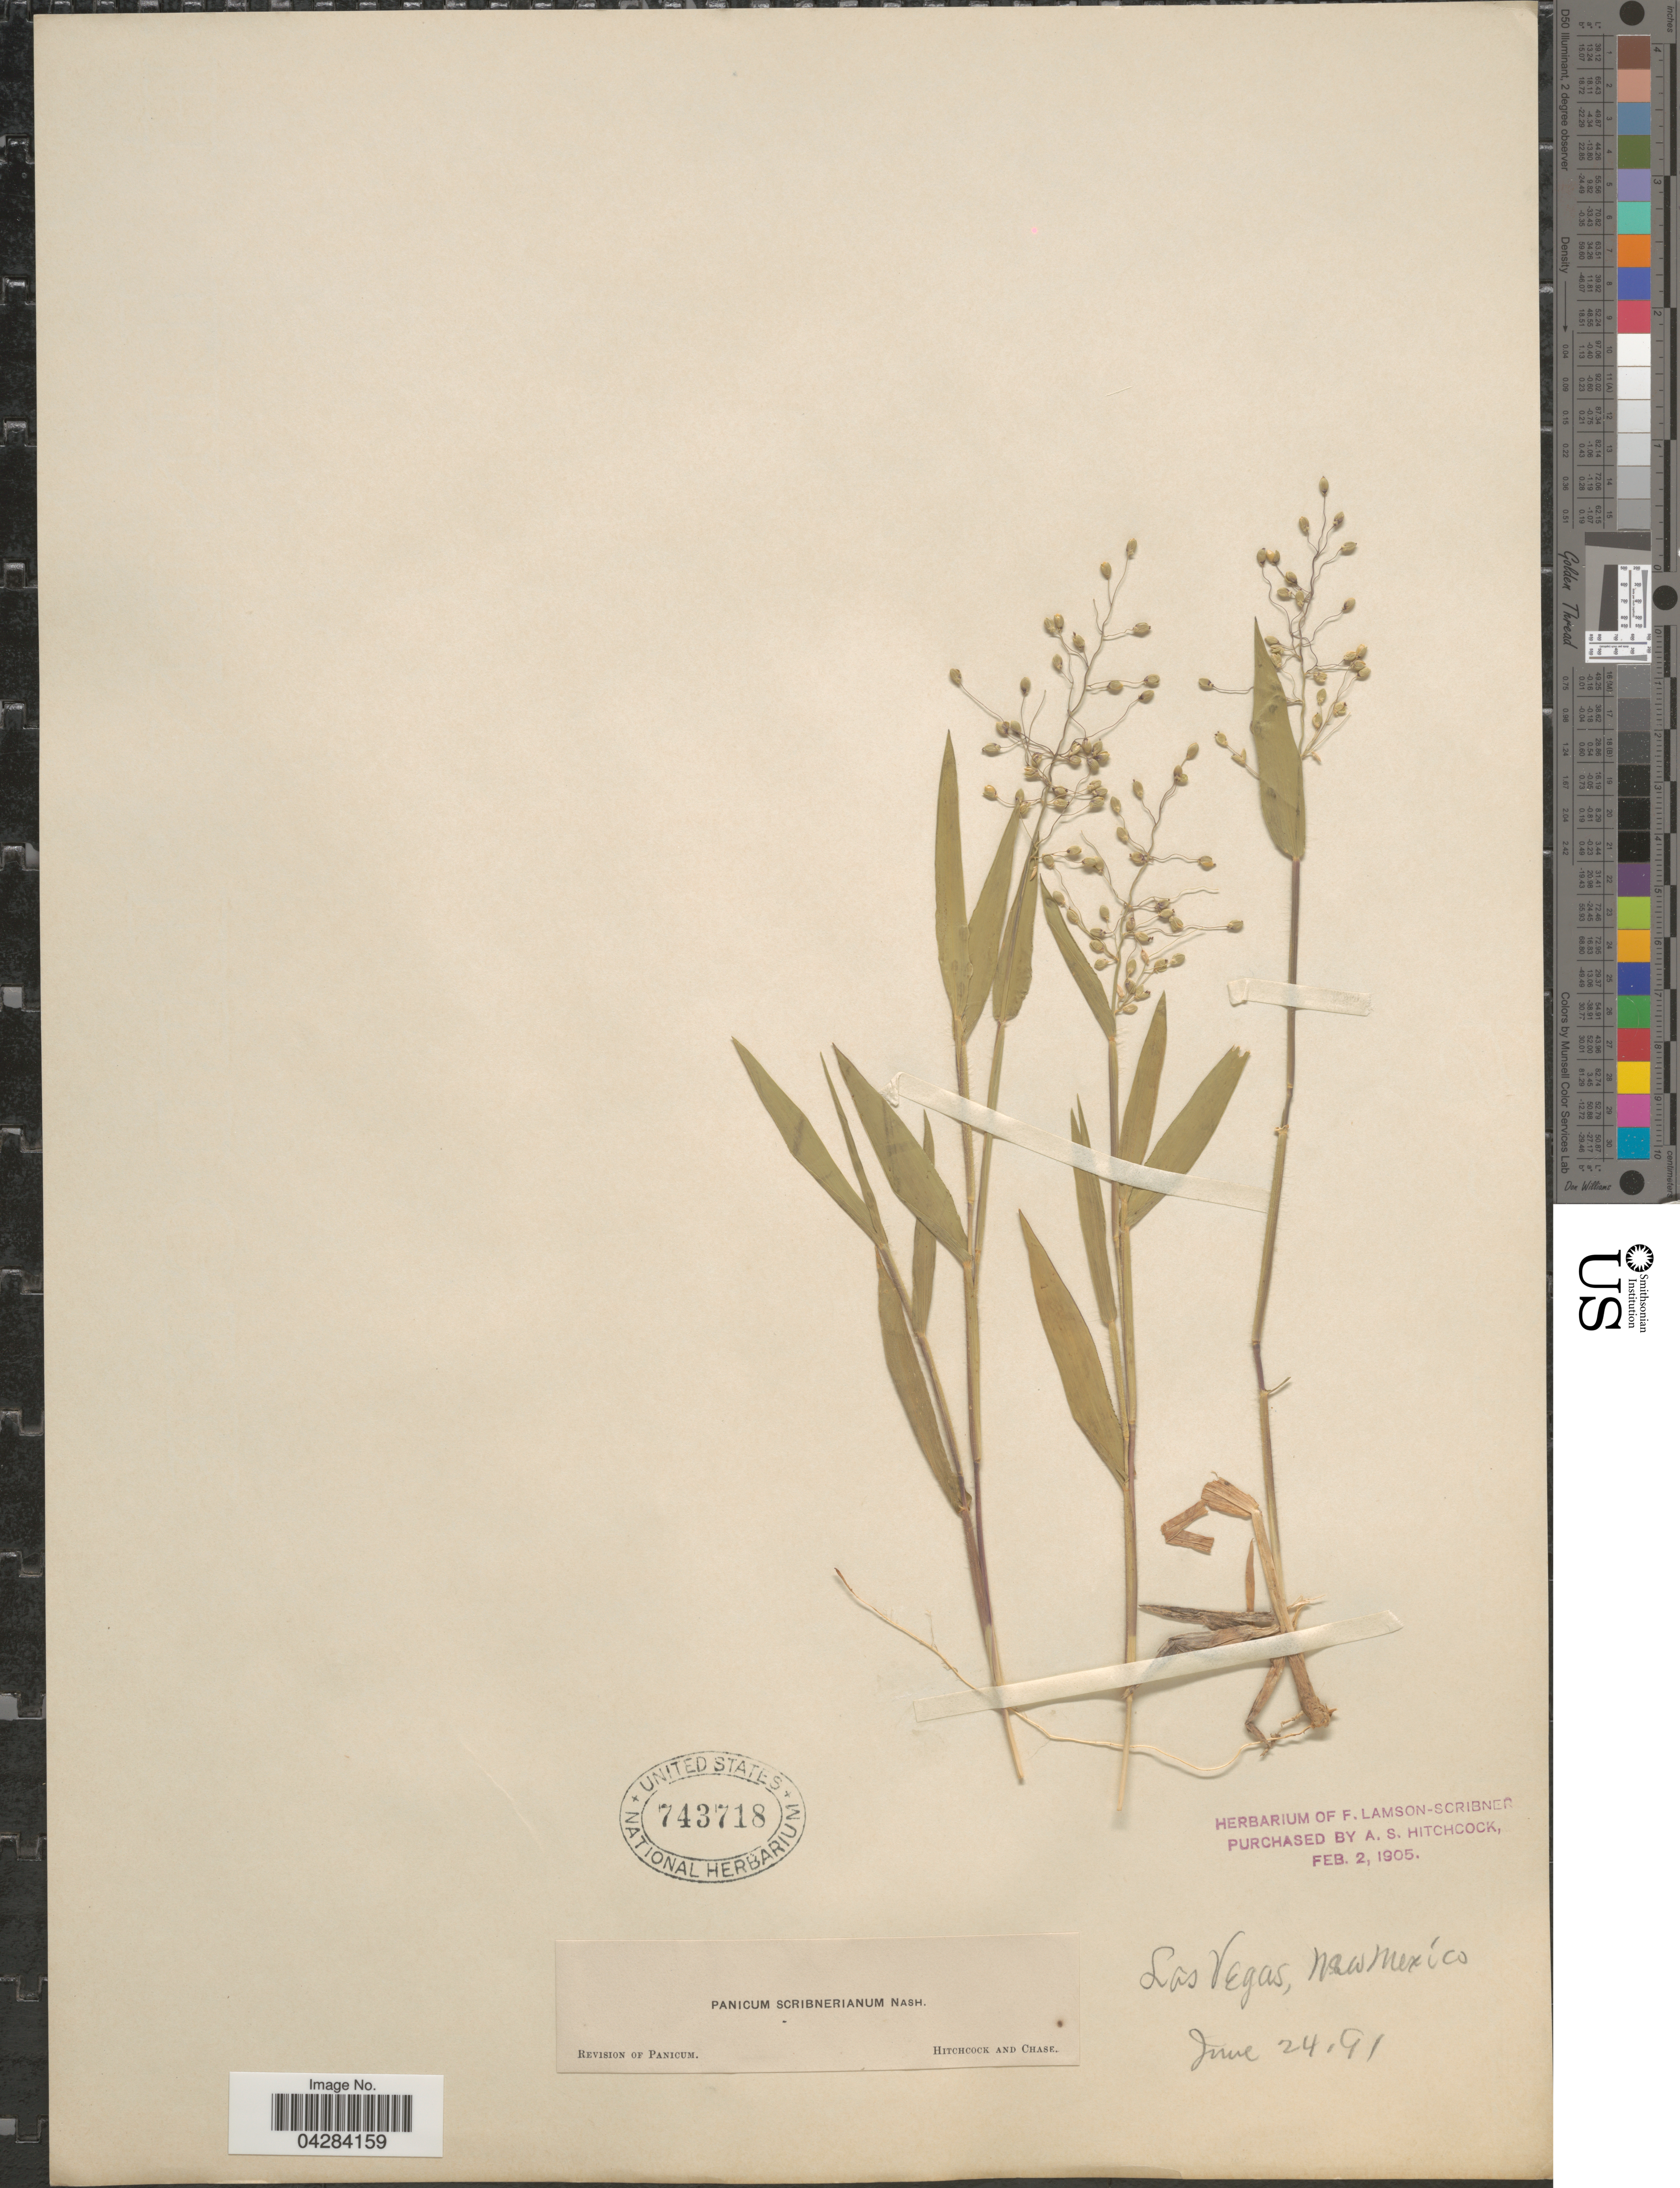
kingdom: Plantae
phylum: Tracheophyta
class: Liliopsida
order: Poales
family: Poaceae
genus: Dichanthelium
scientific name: Dichanthelium oligosanthes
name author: (Schult.) Gould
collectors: ex herb. F. Lamson Scribner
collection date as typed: Transcribed d/m/y: 24/6/91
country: United States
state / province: New Mexico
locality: Las Vegas.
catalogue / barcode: US 743718